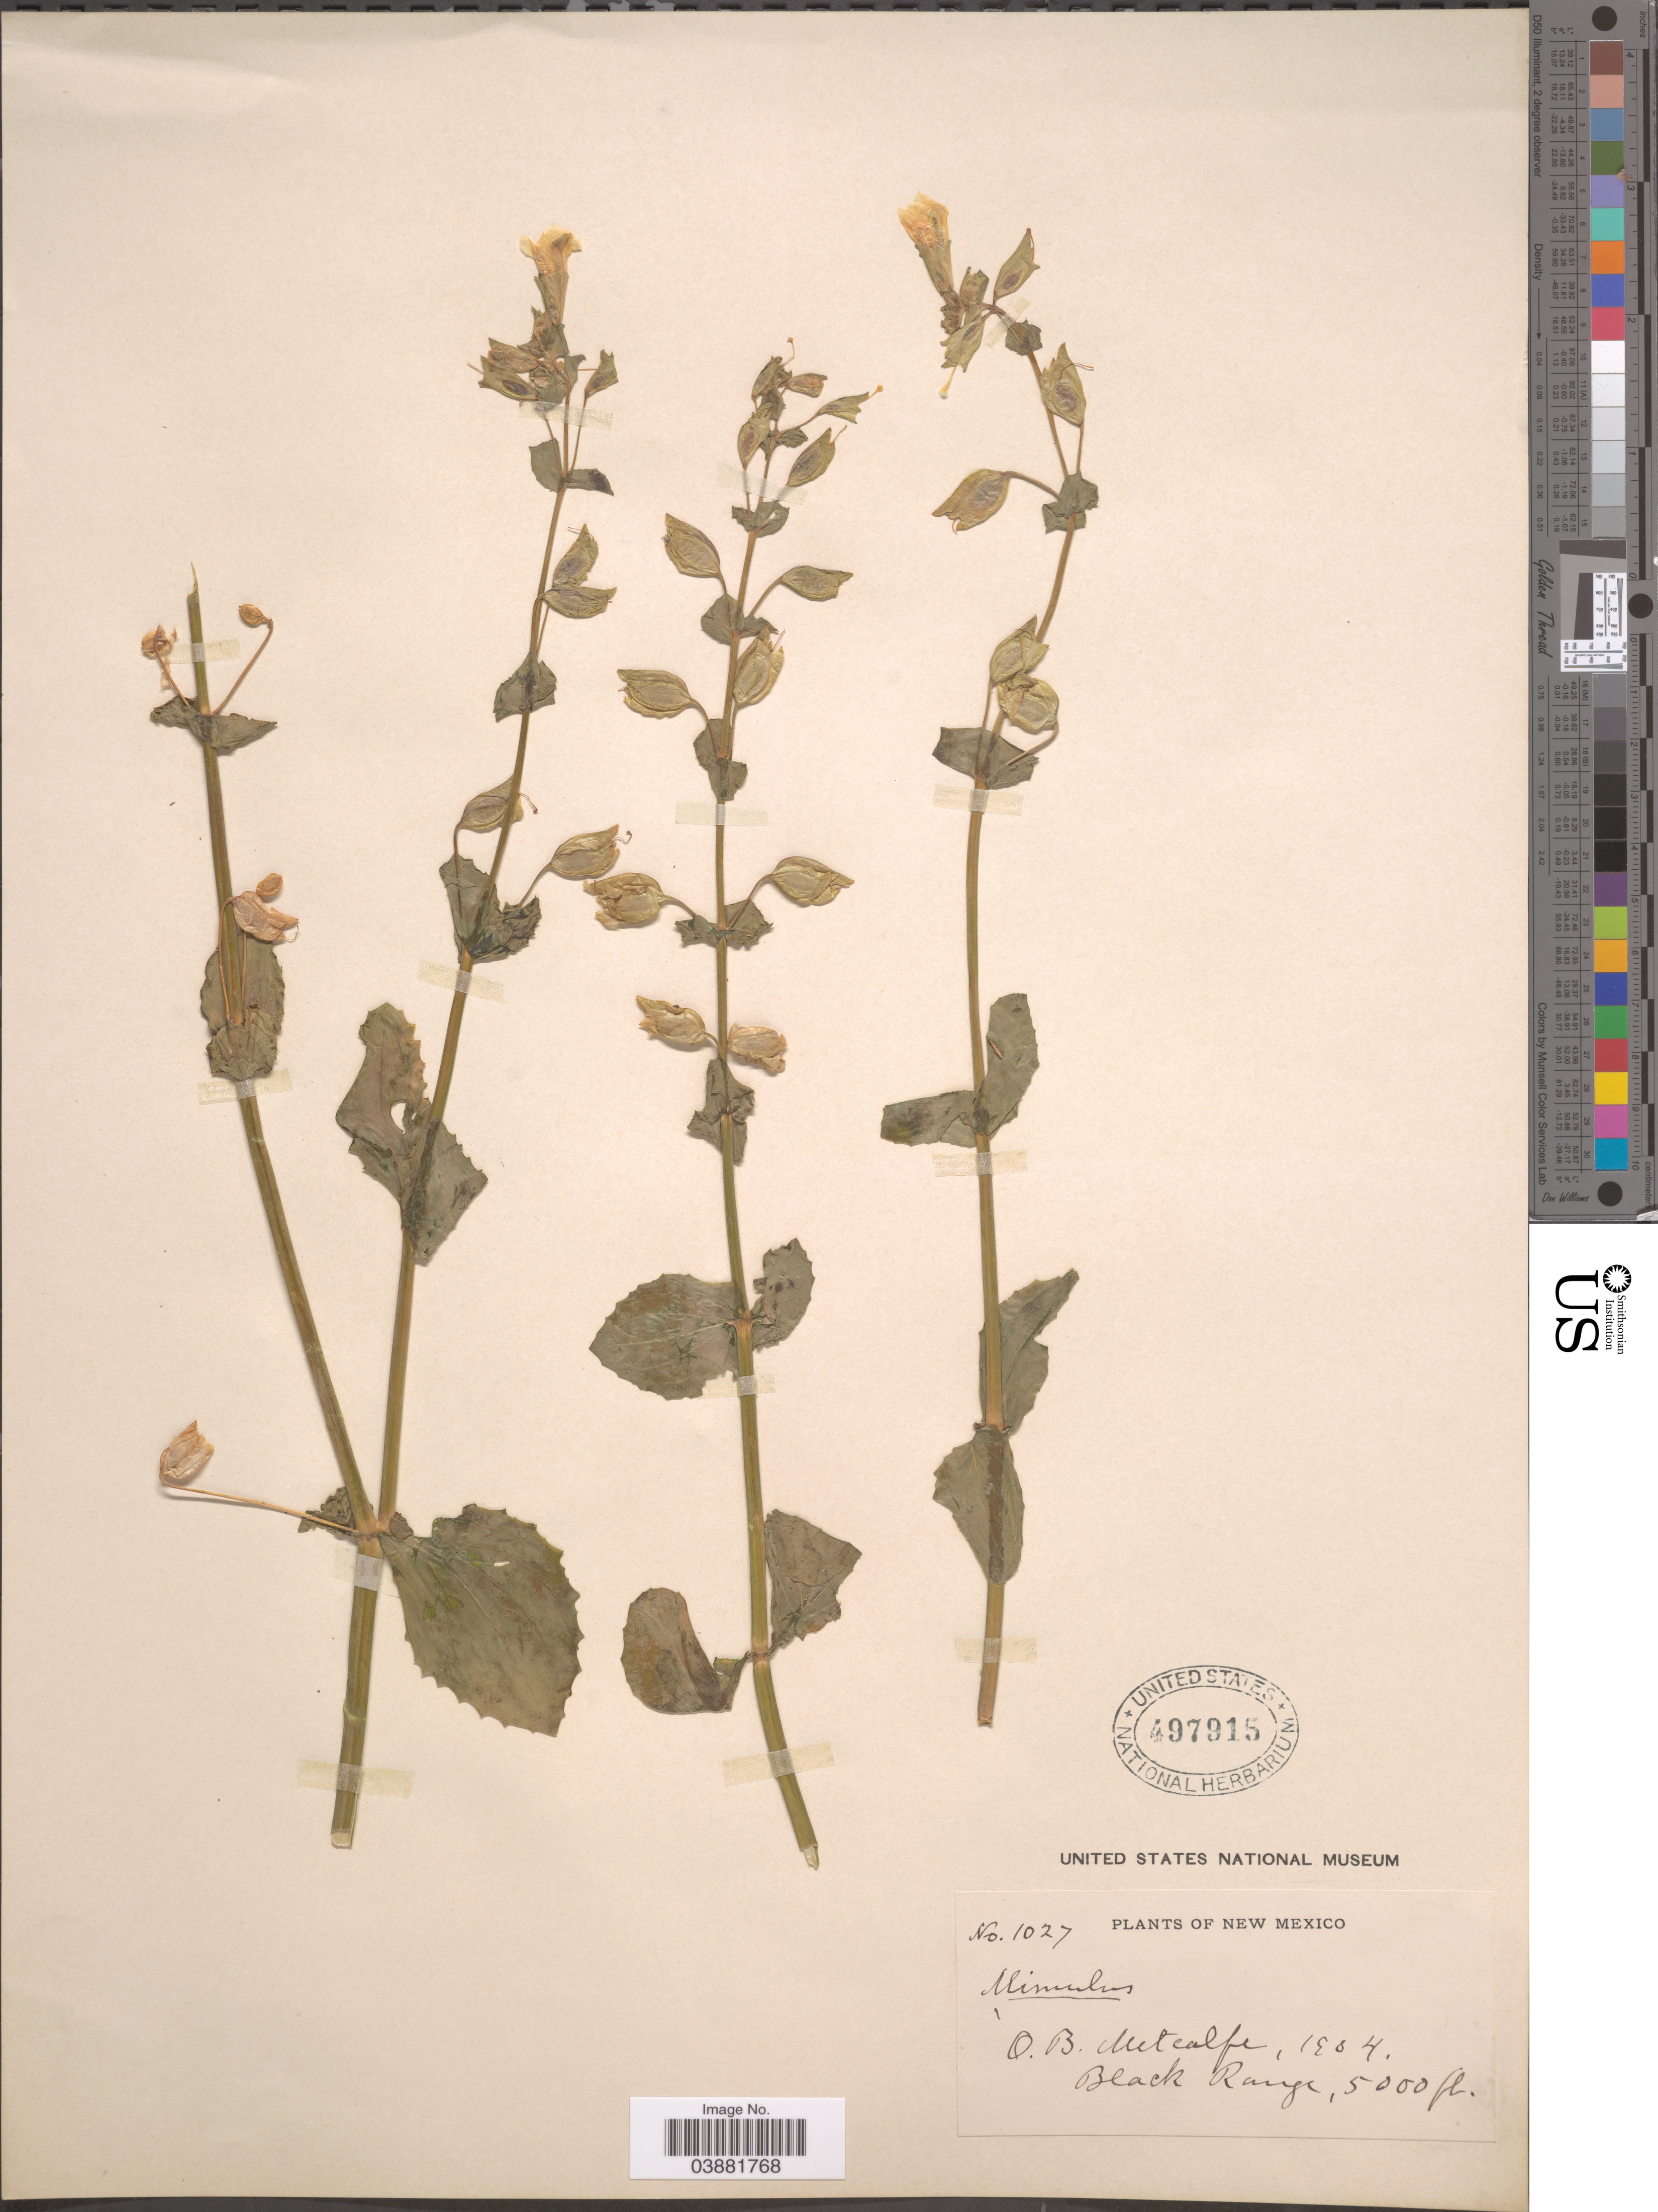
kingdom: Plantae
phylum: Tracheophyta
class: Magnoliopsida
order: Lamiales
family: Phrymaceae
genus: Mimulus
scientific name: Mimulus guttatus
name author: DC.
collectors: O. B. Metcalfe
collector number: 1027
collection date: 1904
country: United States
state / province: New Mexico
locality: Black Range.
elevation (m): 1524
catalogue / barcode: US 497915